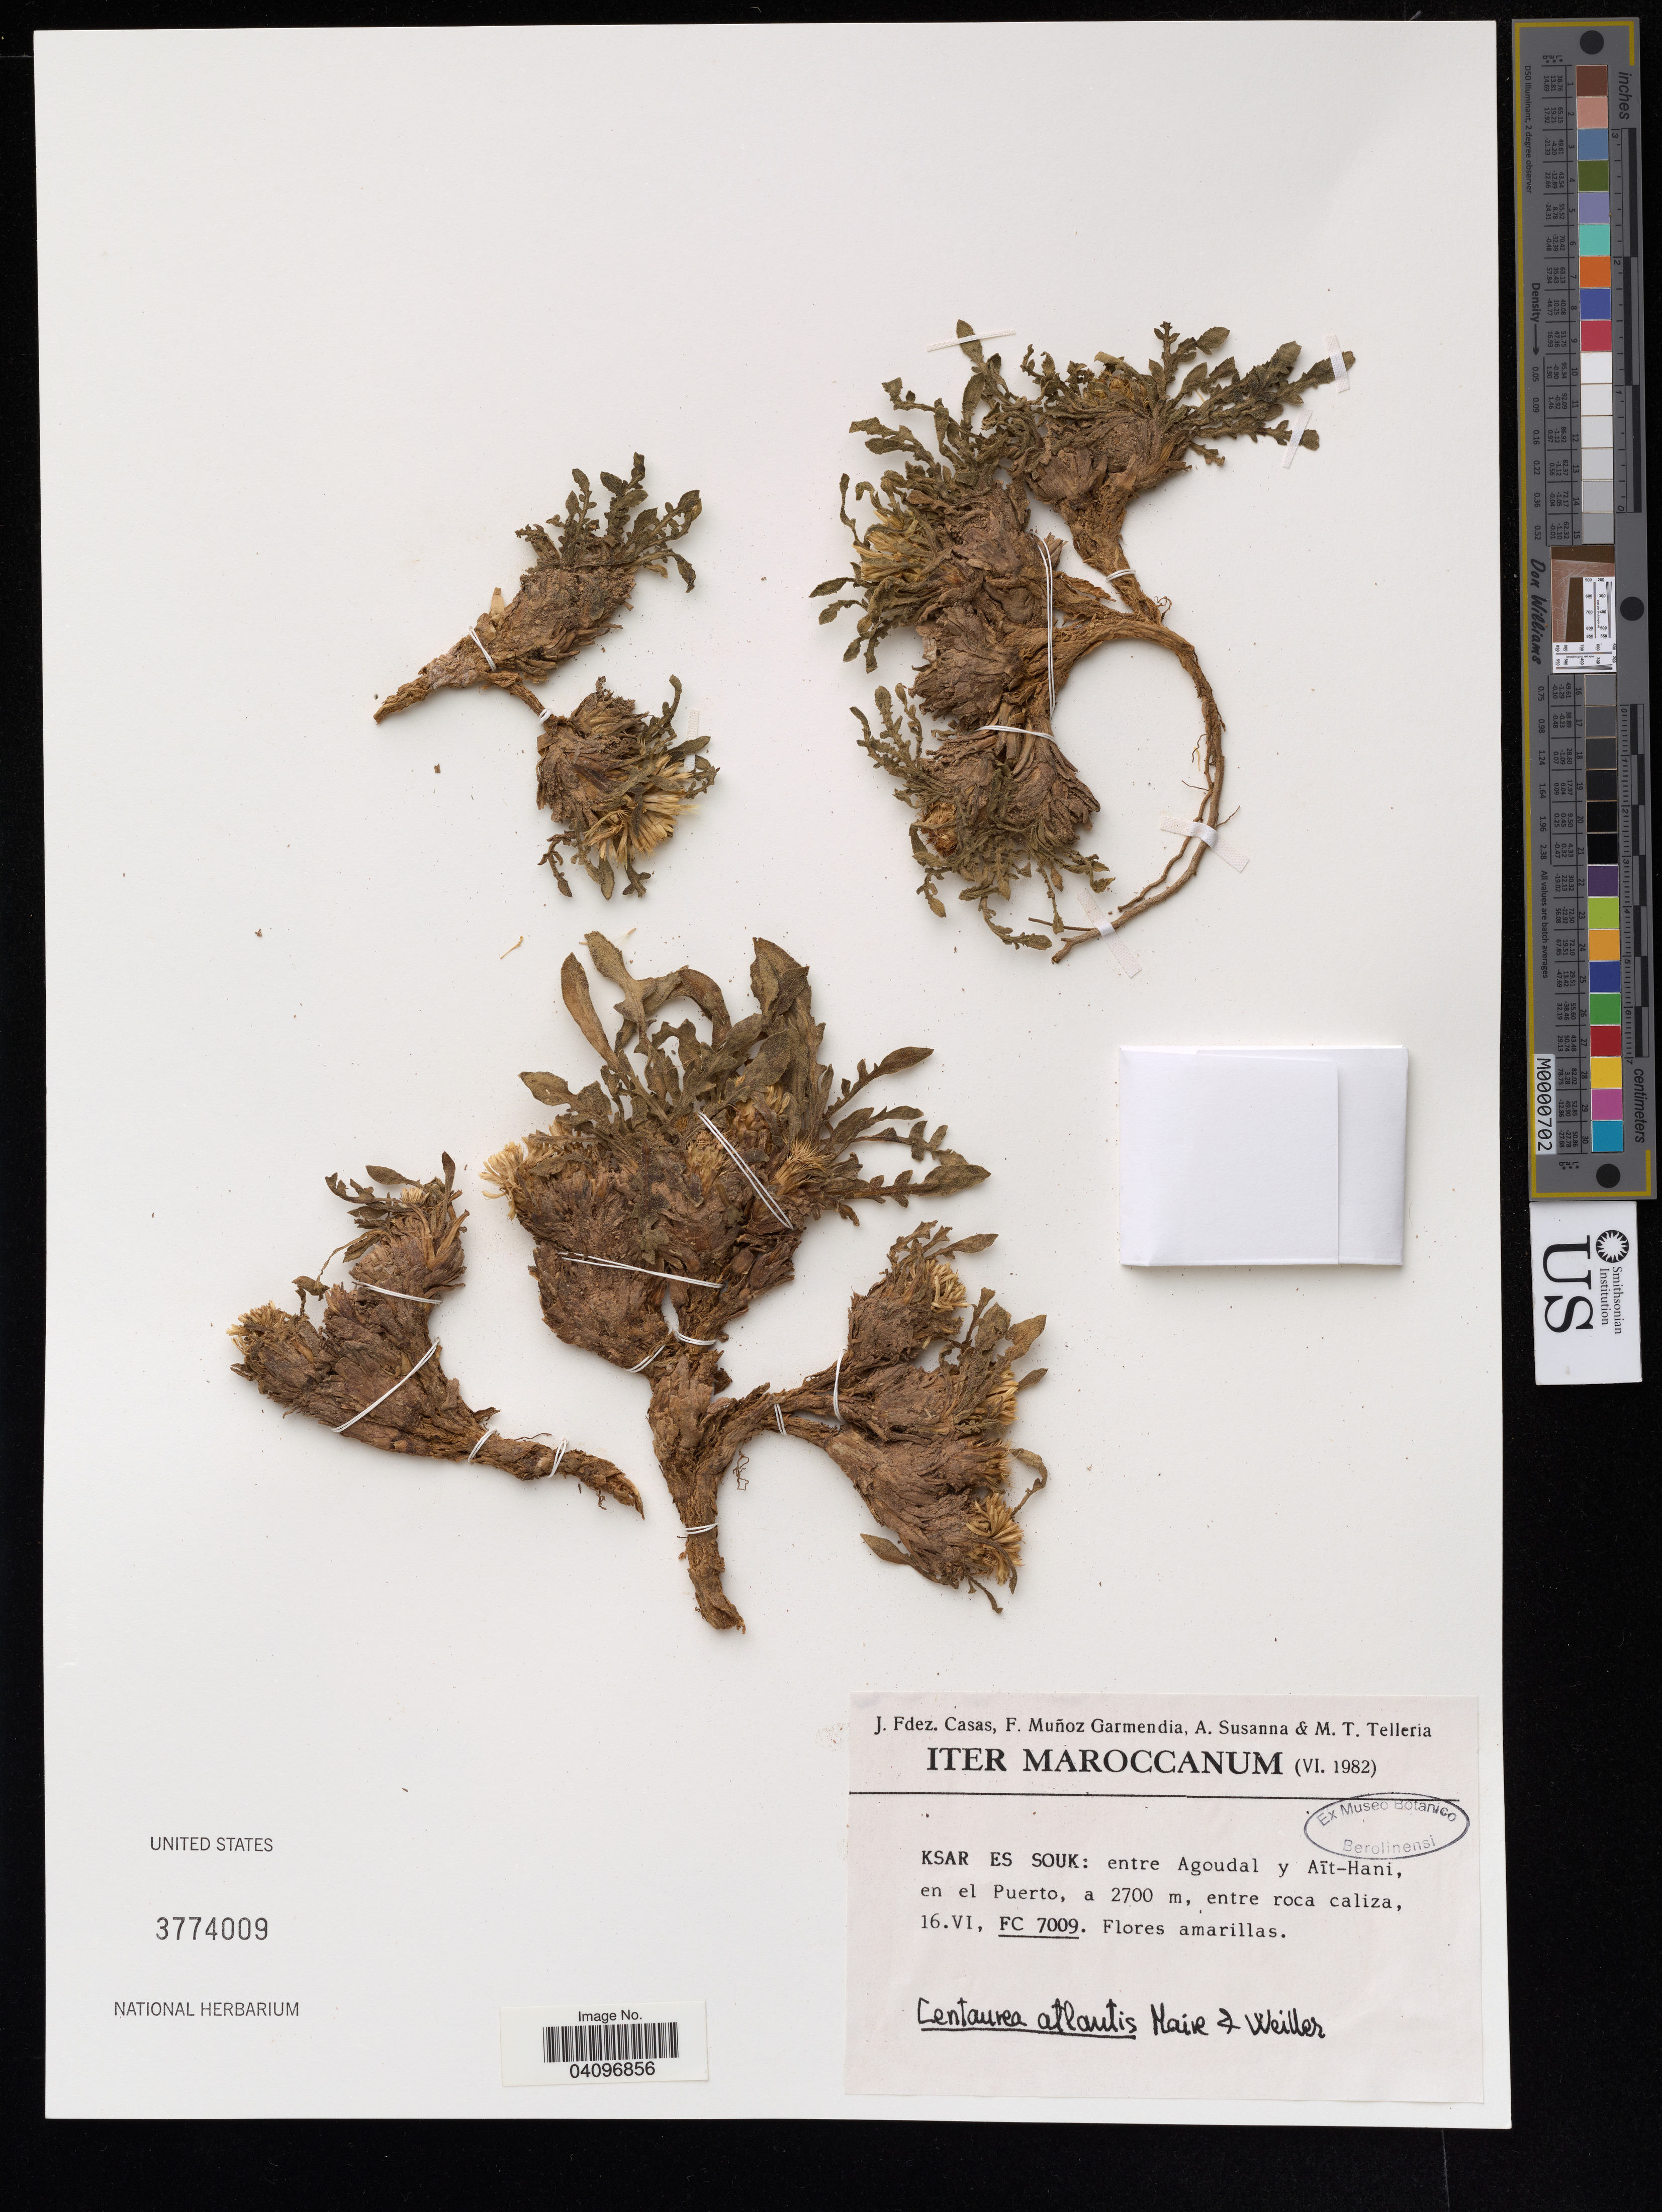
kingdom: Plantae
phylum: Tracheophyta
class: Magnoliopsida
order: Asterales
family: Asteraceae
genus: Centaurea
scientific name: Centaurea atlantis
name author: Maire & Weiller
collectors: J. Fdez. Casas, F. Muñoz Garmendia, A. Susanna & M. Telleria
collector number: FC 7009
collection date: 1982-06-16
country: Morocco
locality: Ksar es Souk: entre Agoudal y Aït-Hani, en el Puerto, entre roca caliza.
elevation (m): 2700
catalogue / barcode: US 3774009